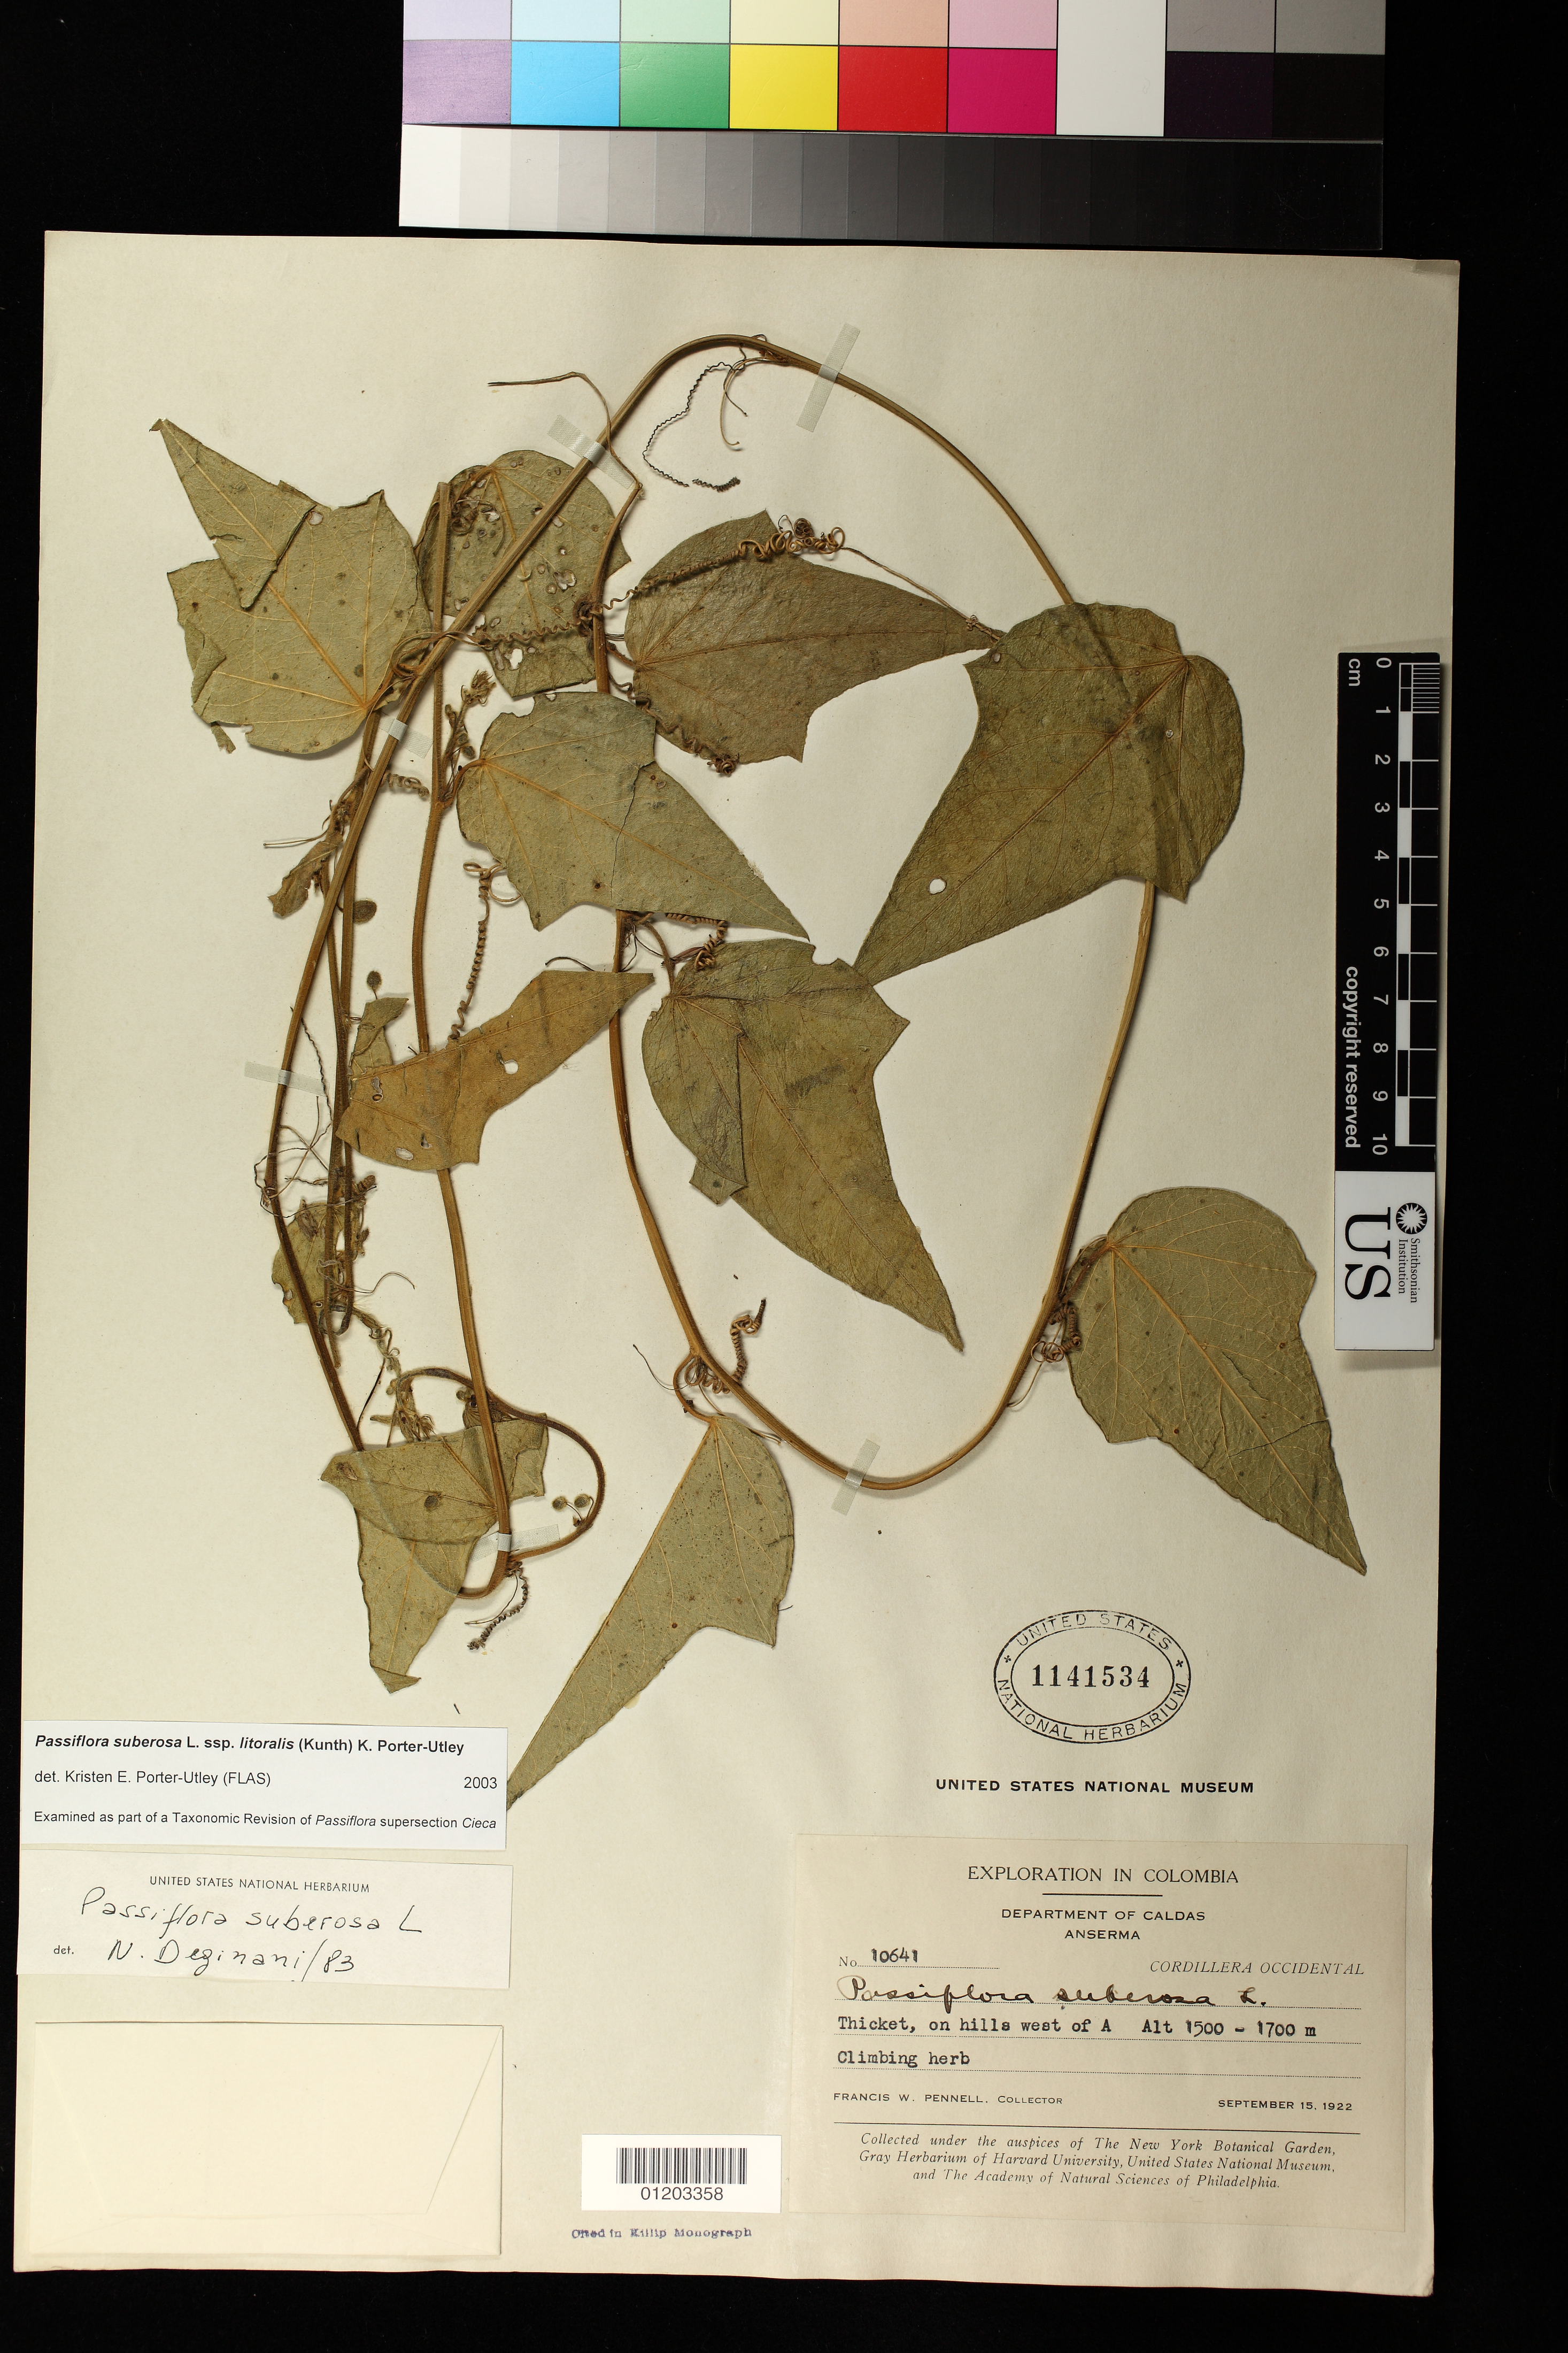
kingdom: Plantae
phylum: Tracheophyta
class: Magnoliopsida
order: Malpighiales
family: Passifloraceae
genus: Passiflora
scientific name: Passiflora suberosa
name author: L.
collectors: F. W. Pennell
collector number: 10641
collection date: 1922-09-15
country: Colombia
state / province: Caldas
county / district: Anserma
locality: on hills west of A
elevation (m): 1500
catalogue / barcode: US 1141534